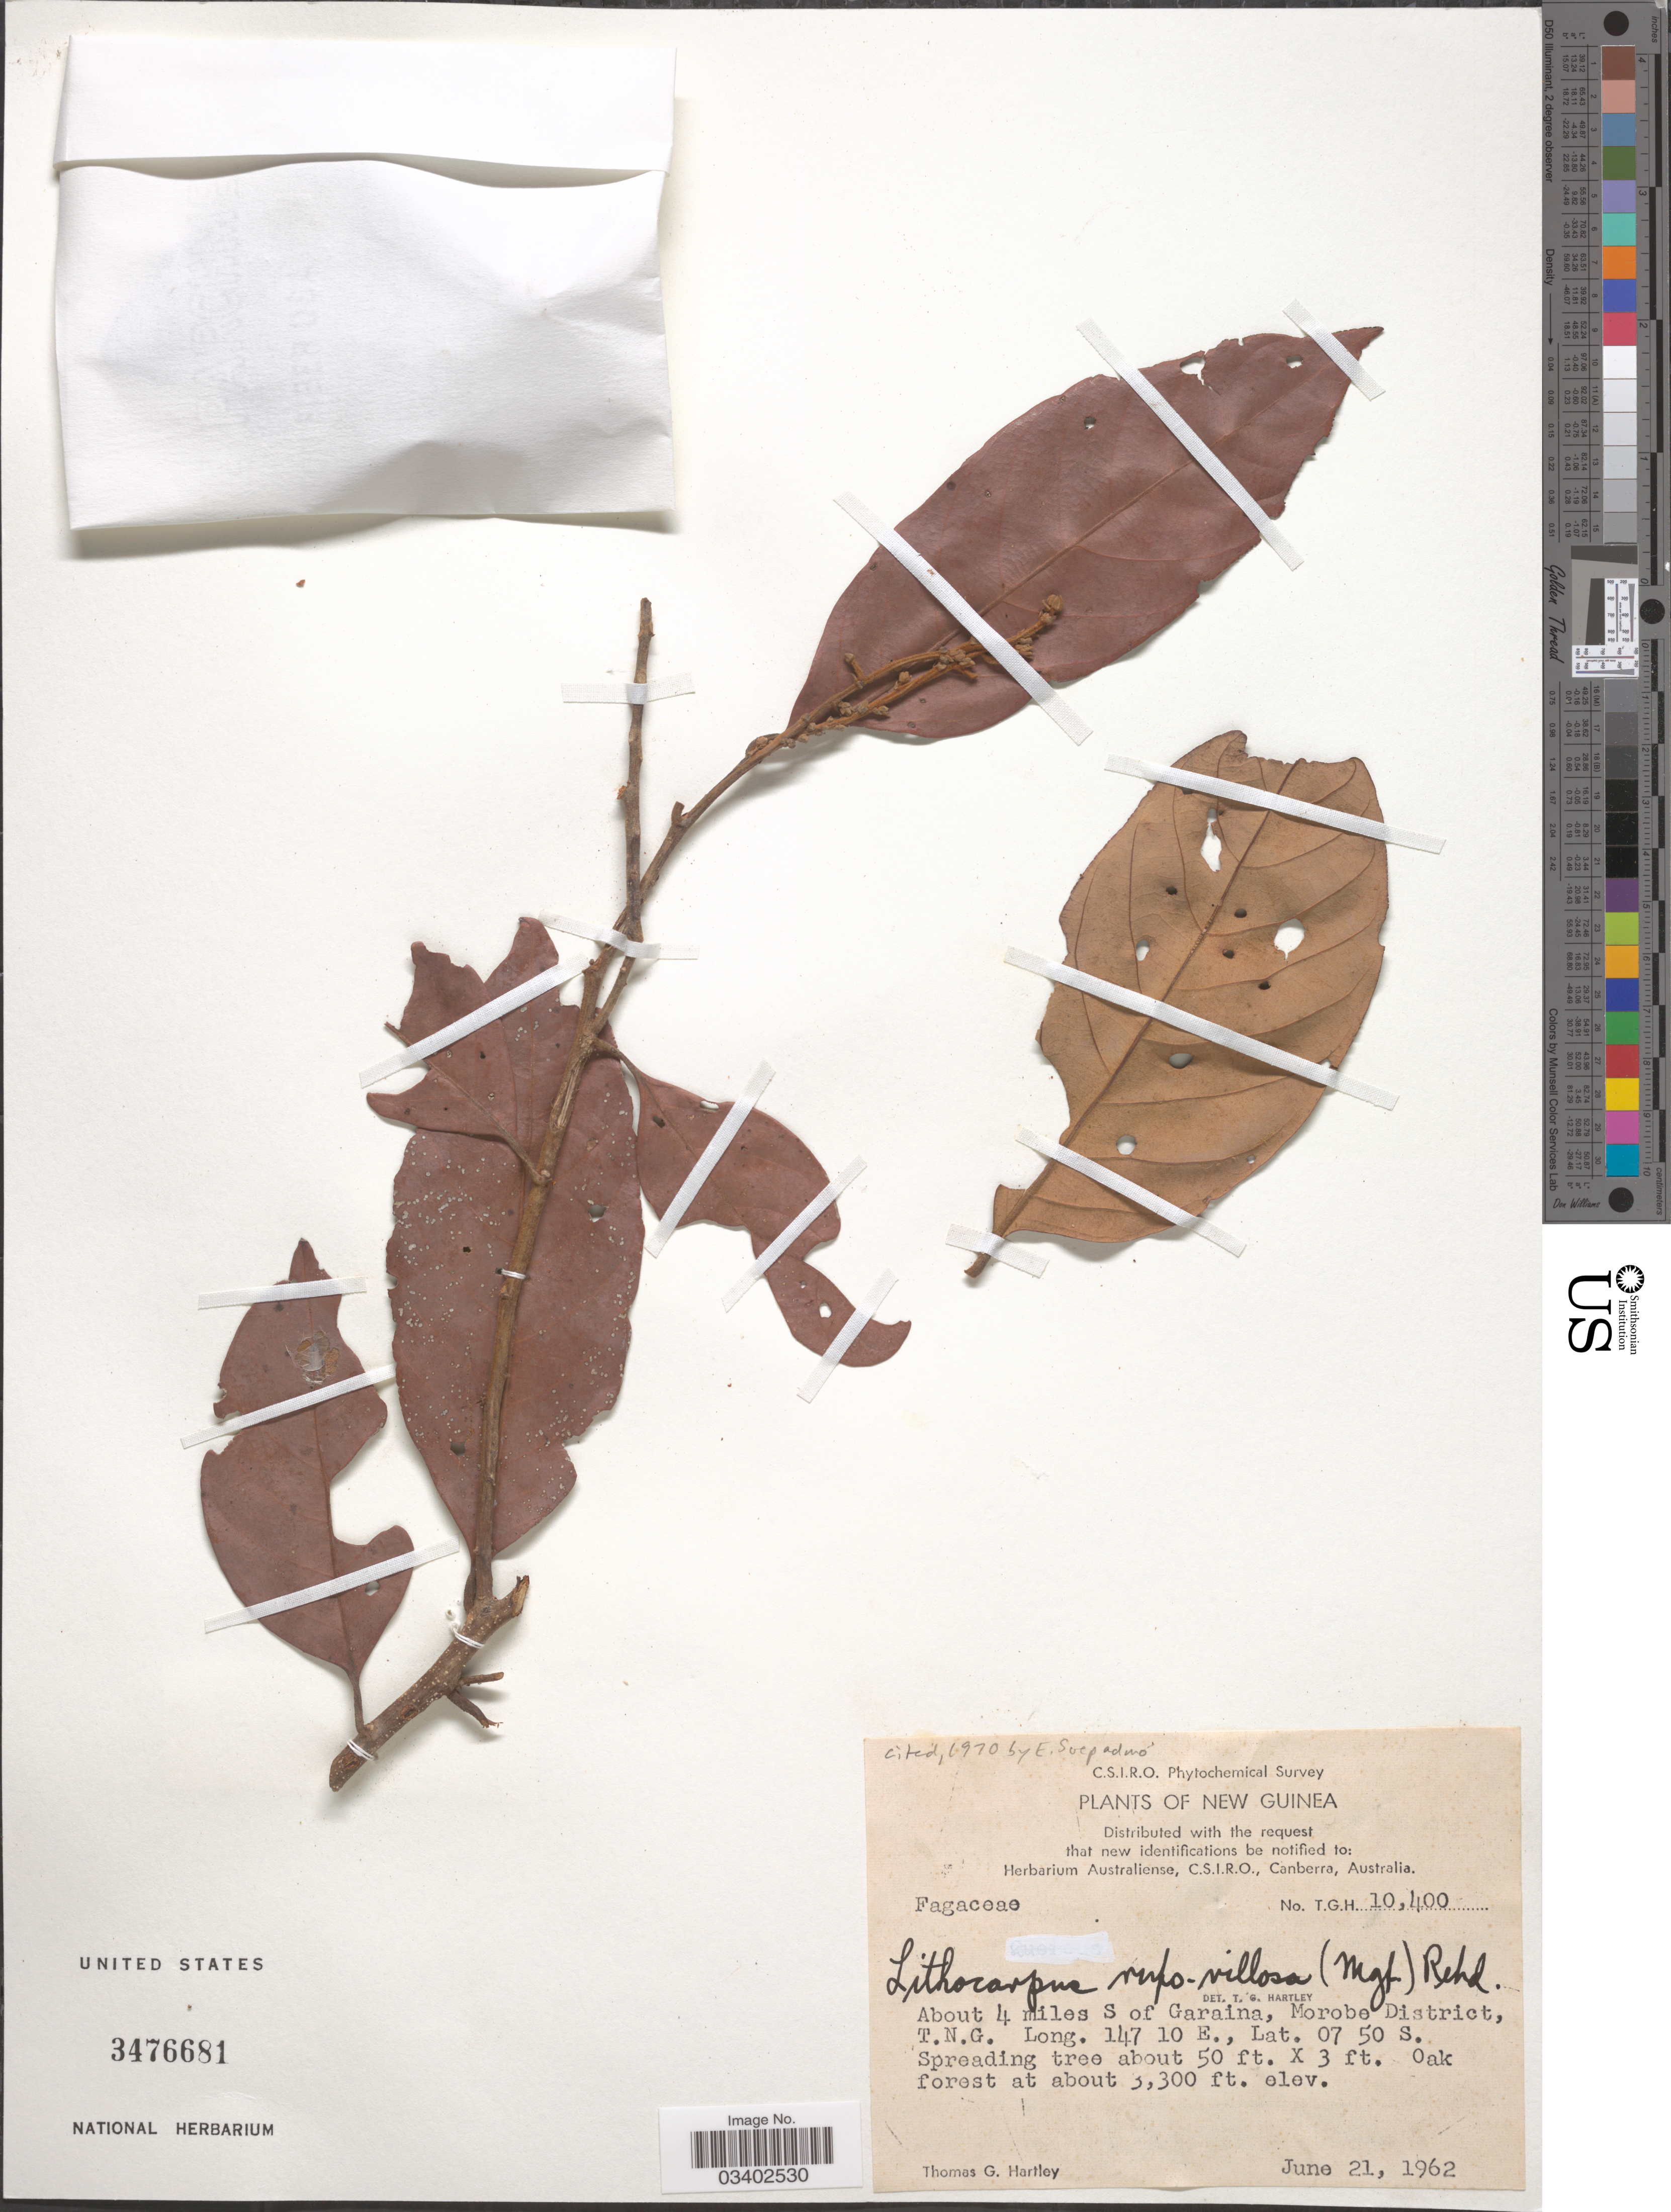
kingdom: Plantae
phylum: Tracheophyta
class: Magnoliopsida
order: Fagales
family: Fagaceae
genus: Lithocarpus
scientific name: Lithocarpus rufovillosus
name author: (Markgr.) Rehder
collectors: T. G. Hartley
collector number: T.G.H.10400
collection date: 1962-06-21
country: Papua New Guinea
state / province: Morobe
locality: New Guinea. About 4 miles S of Garaina, Morobe District, T.N.G.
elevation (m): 1006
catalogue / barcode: US 3476681